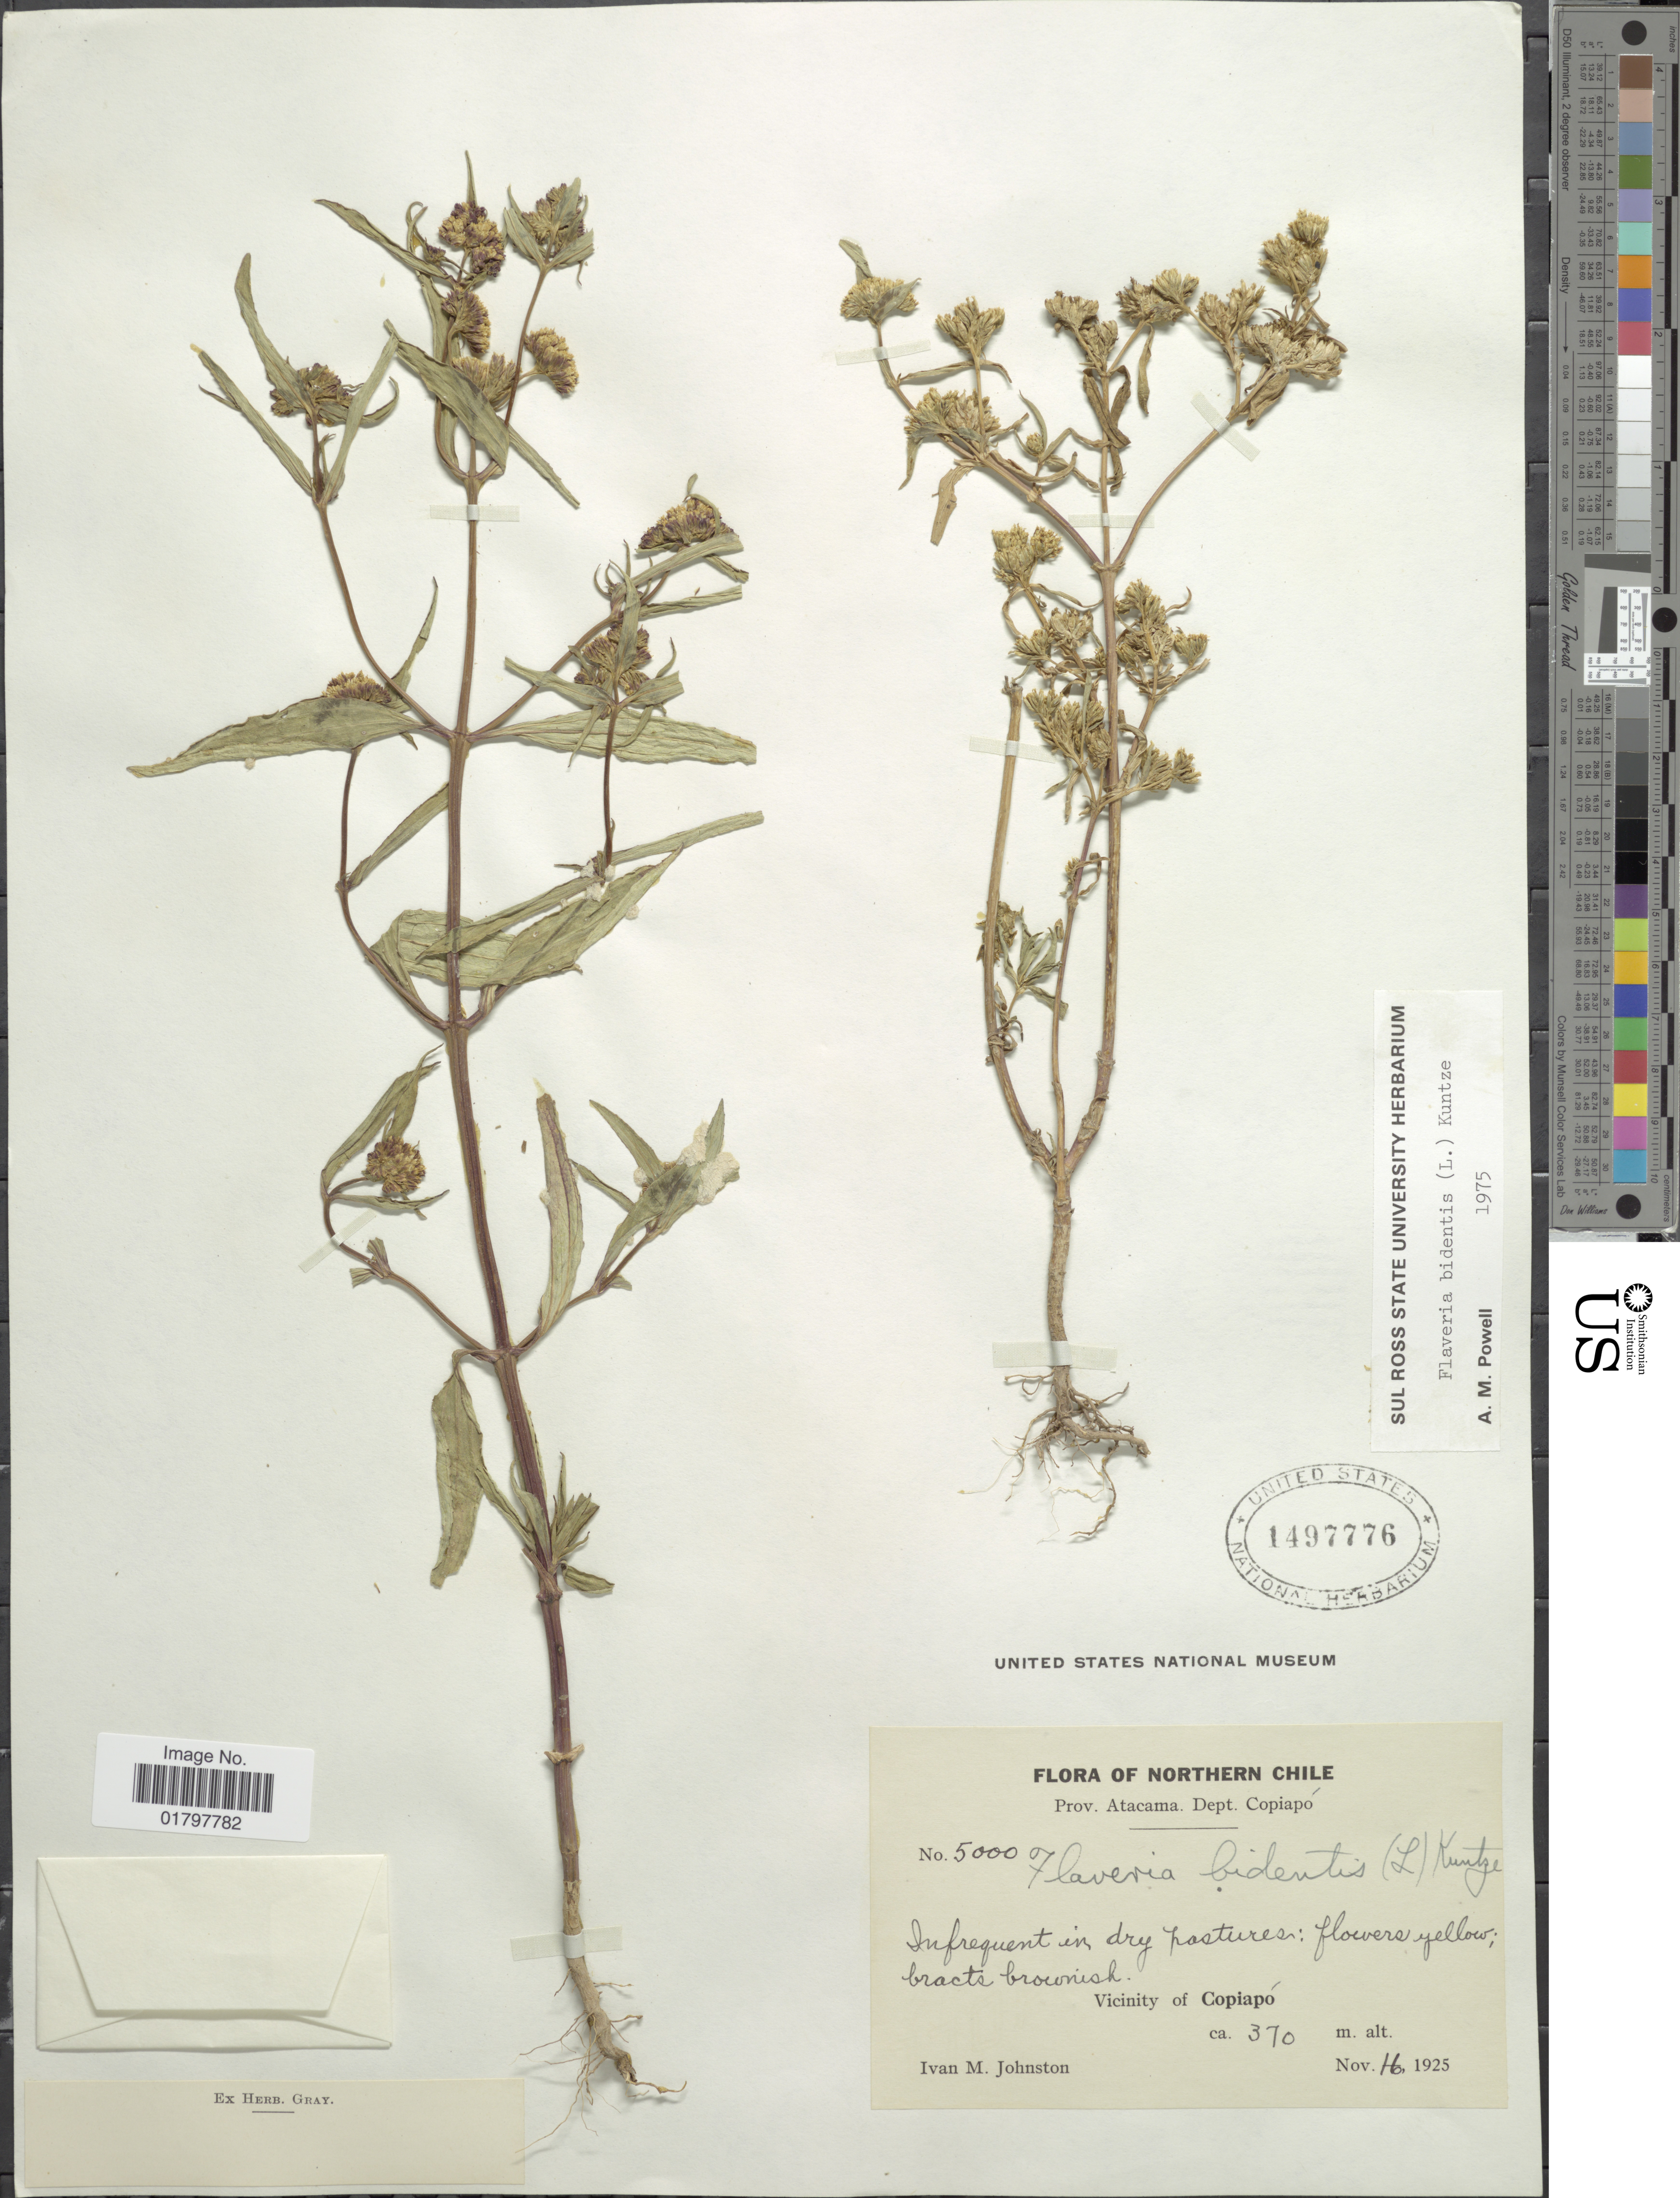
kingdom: Plantae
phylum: Tracheophyta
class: Magnoliopsida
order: Asterales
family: Asteraceae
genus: Flaveria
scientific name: Flaveria bidentis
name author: (L.) Kuntze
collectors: I.M. Johnston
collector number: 5000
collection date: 1925-11-16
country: Chile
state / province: Atacama (III)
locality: Northern Chile. Prov. Atacama, Dept. Copiapó. Vicinity of Copiapó.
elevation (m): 370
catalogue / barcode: US 1497776